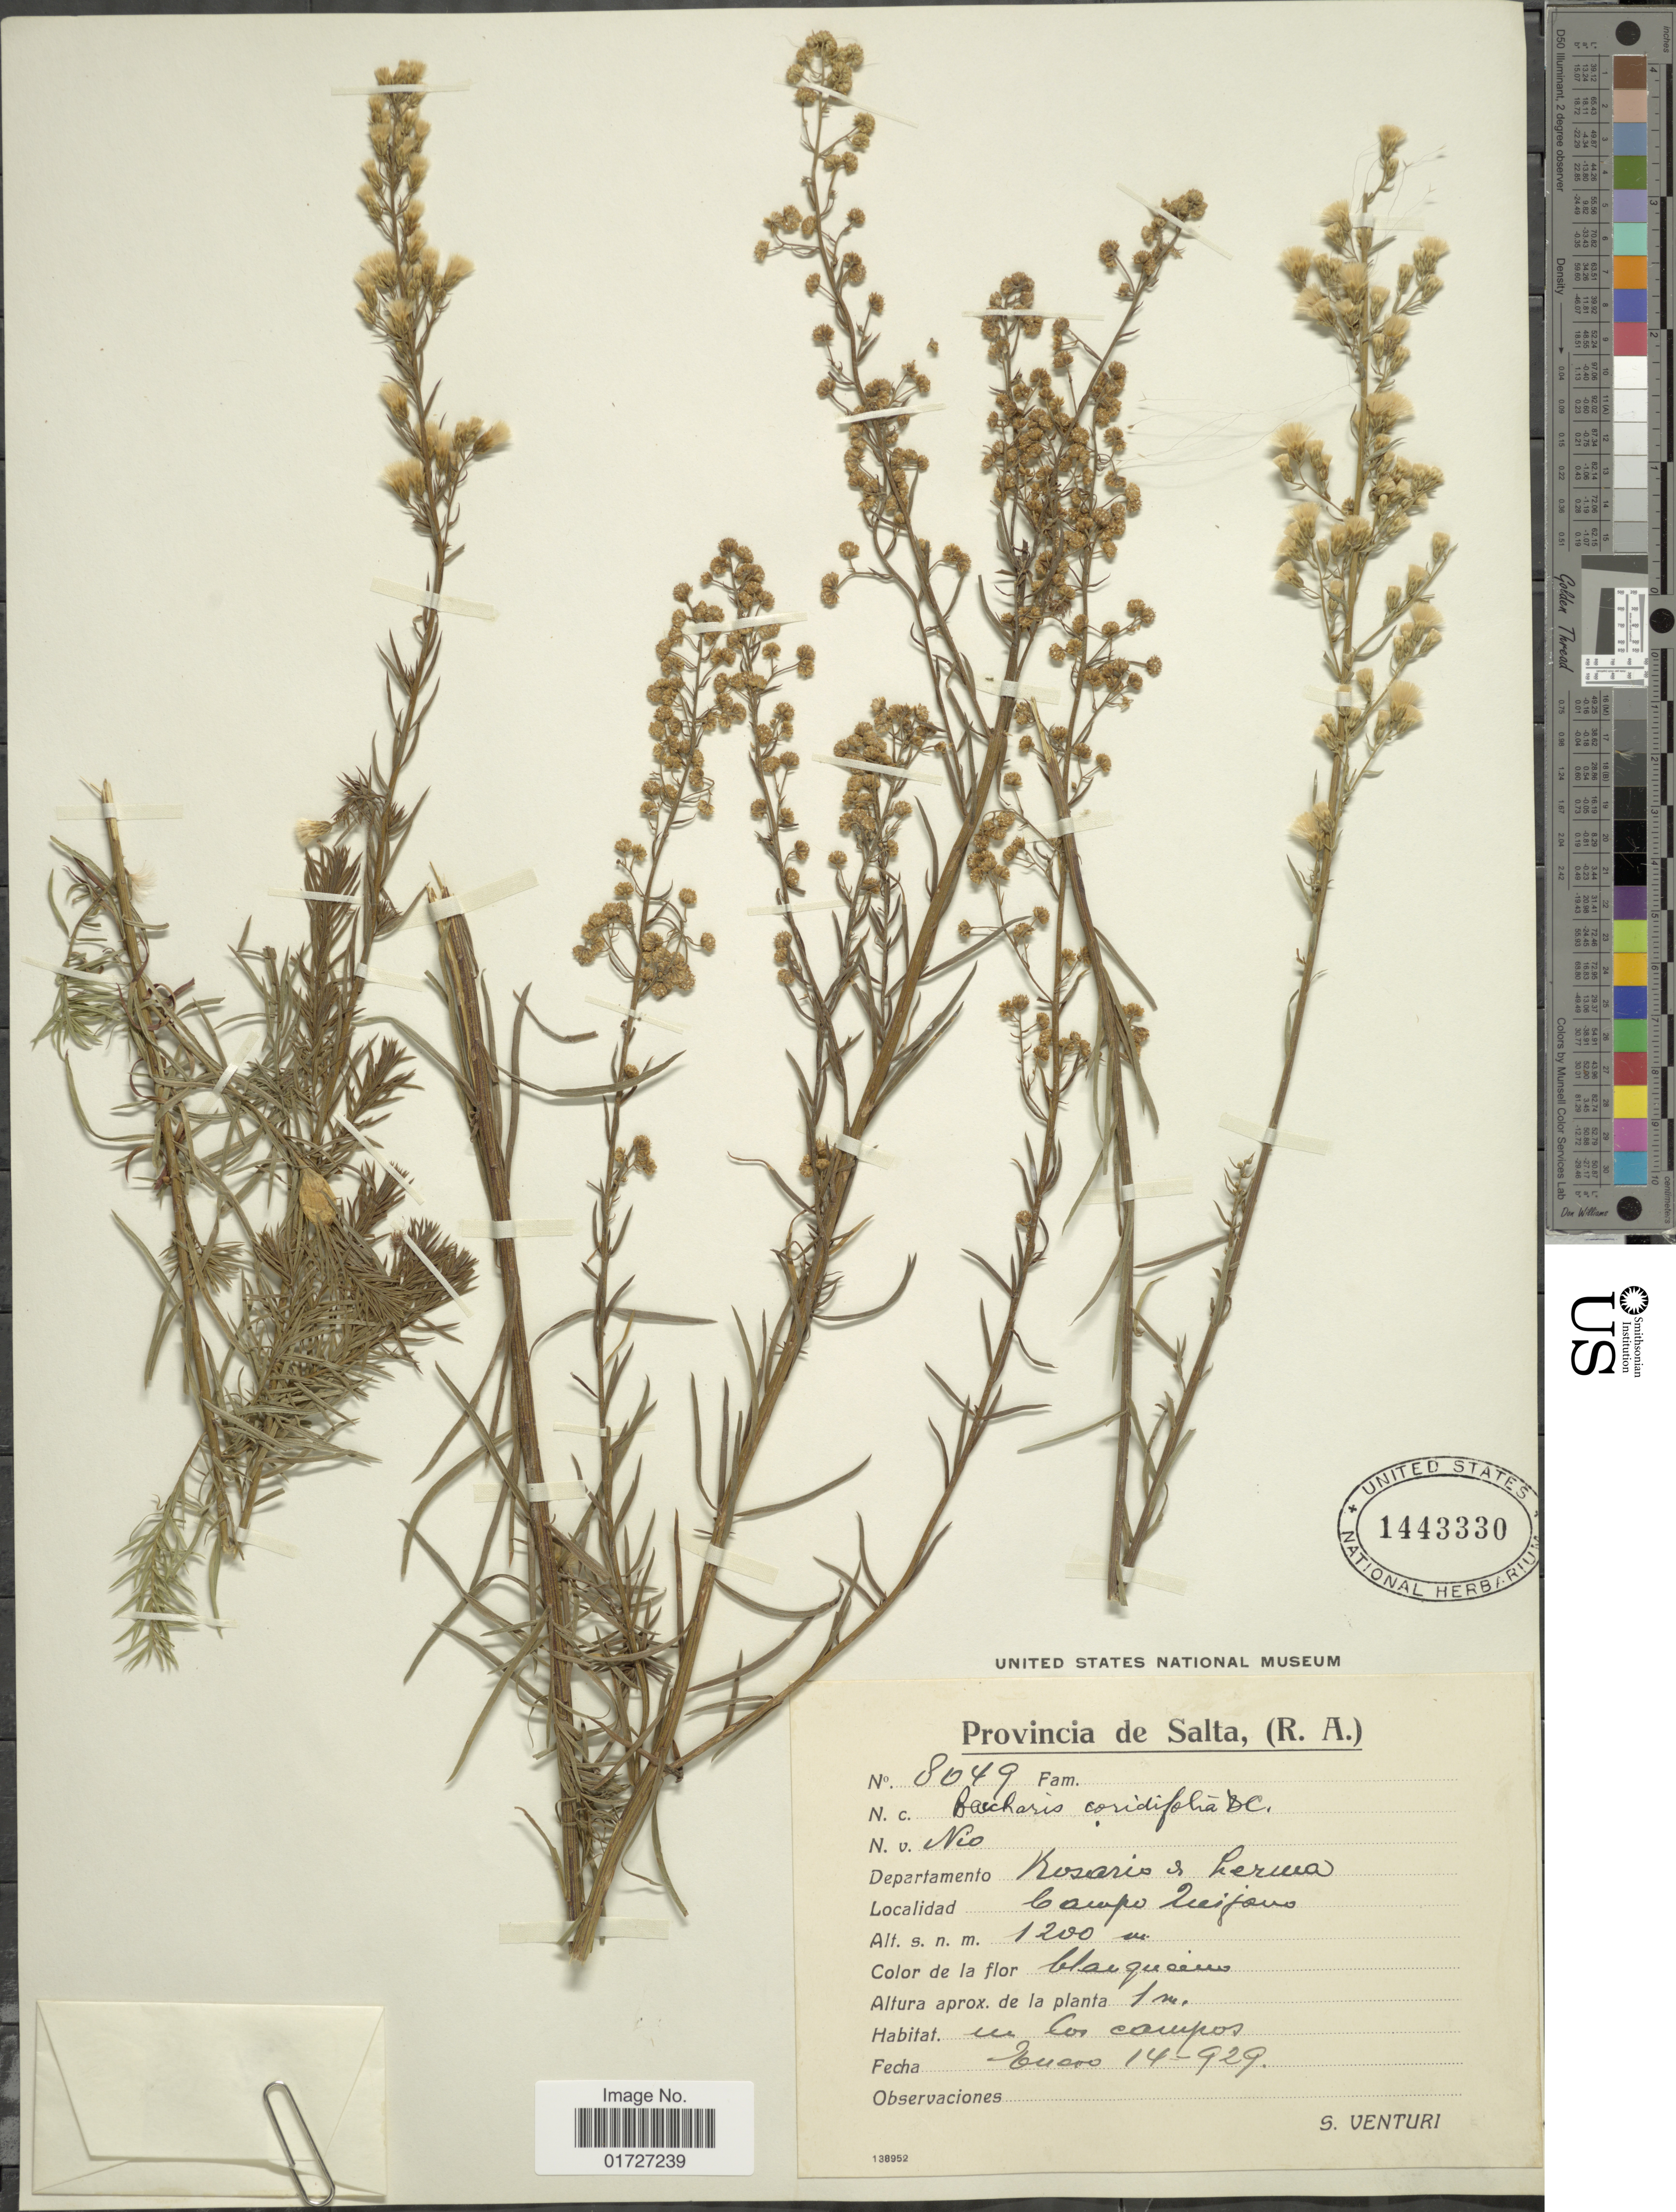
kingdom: Plantae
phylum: Tracheophyta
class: Magnoliopsida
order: Asterales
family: Asteraceae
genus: Baccharis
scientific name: Baccharis coridifolia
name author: DC.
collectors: S. Venturi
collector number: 8049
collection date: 1929-01-14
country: Argentina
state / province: Salta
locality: Departamento Rosario de Lerma, Campo Quijano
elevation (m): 1200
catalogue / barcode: US 1443330